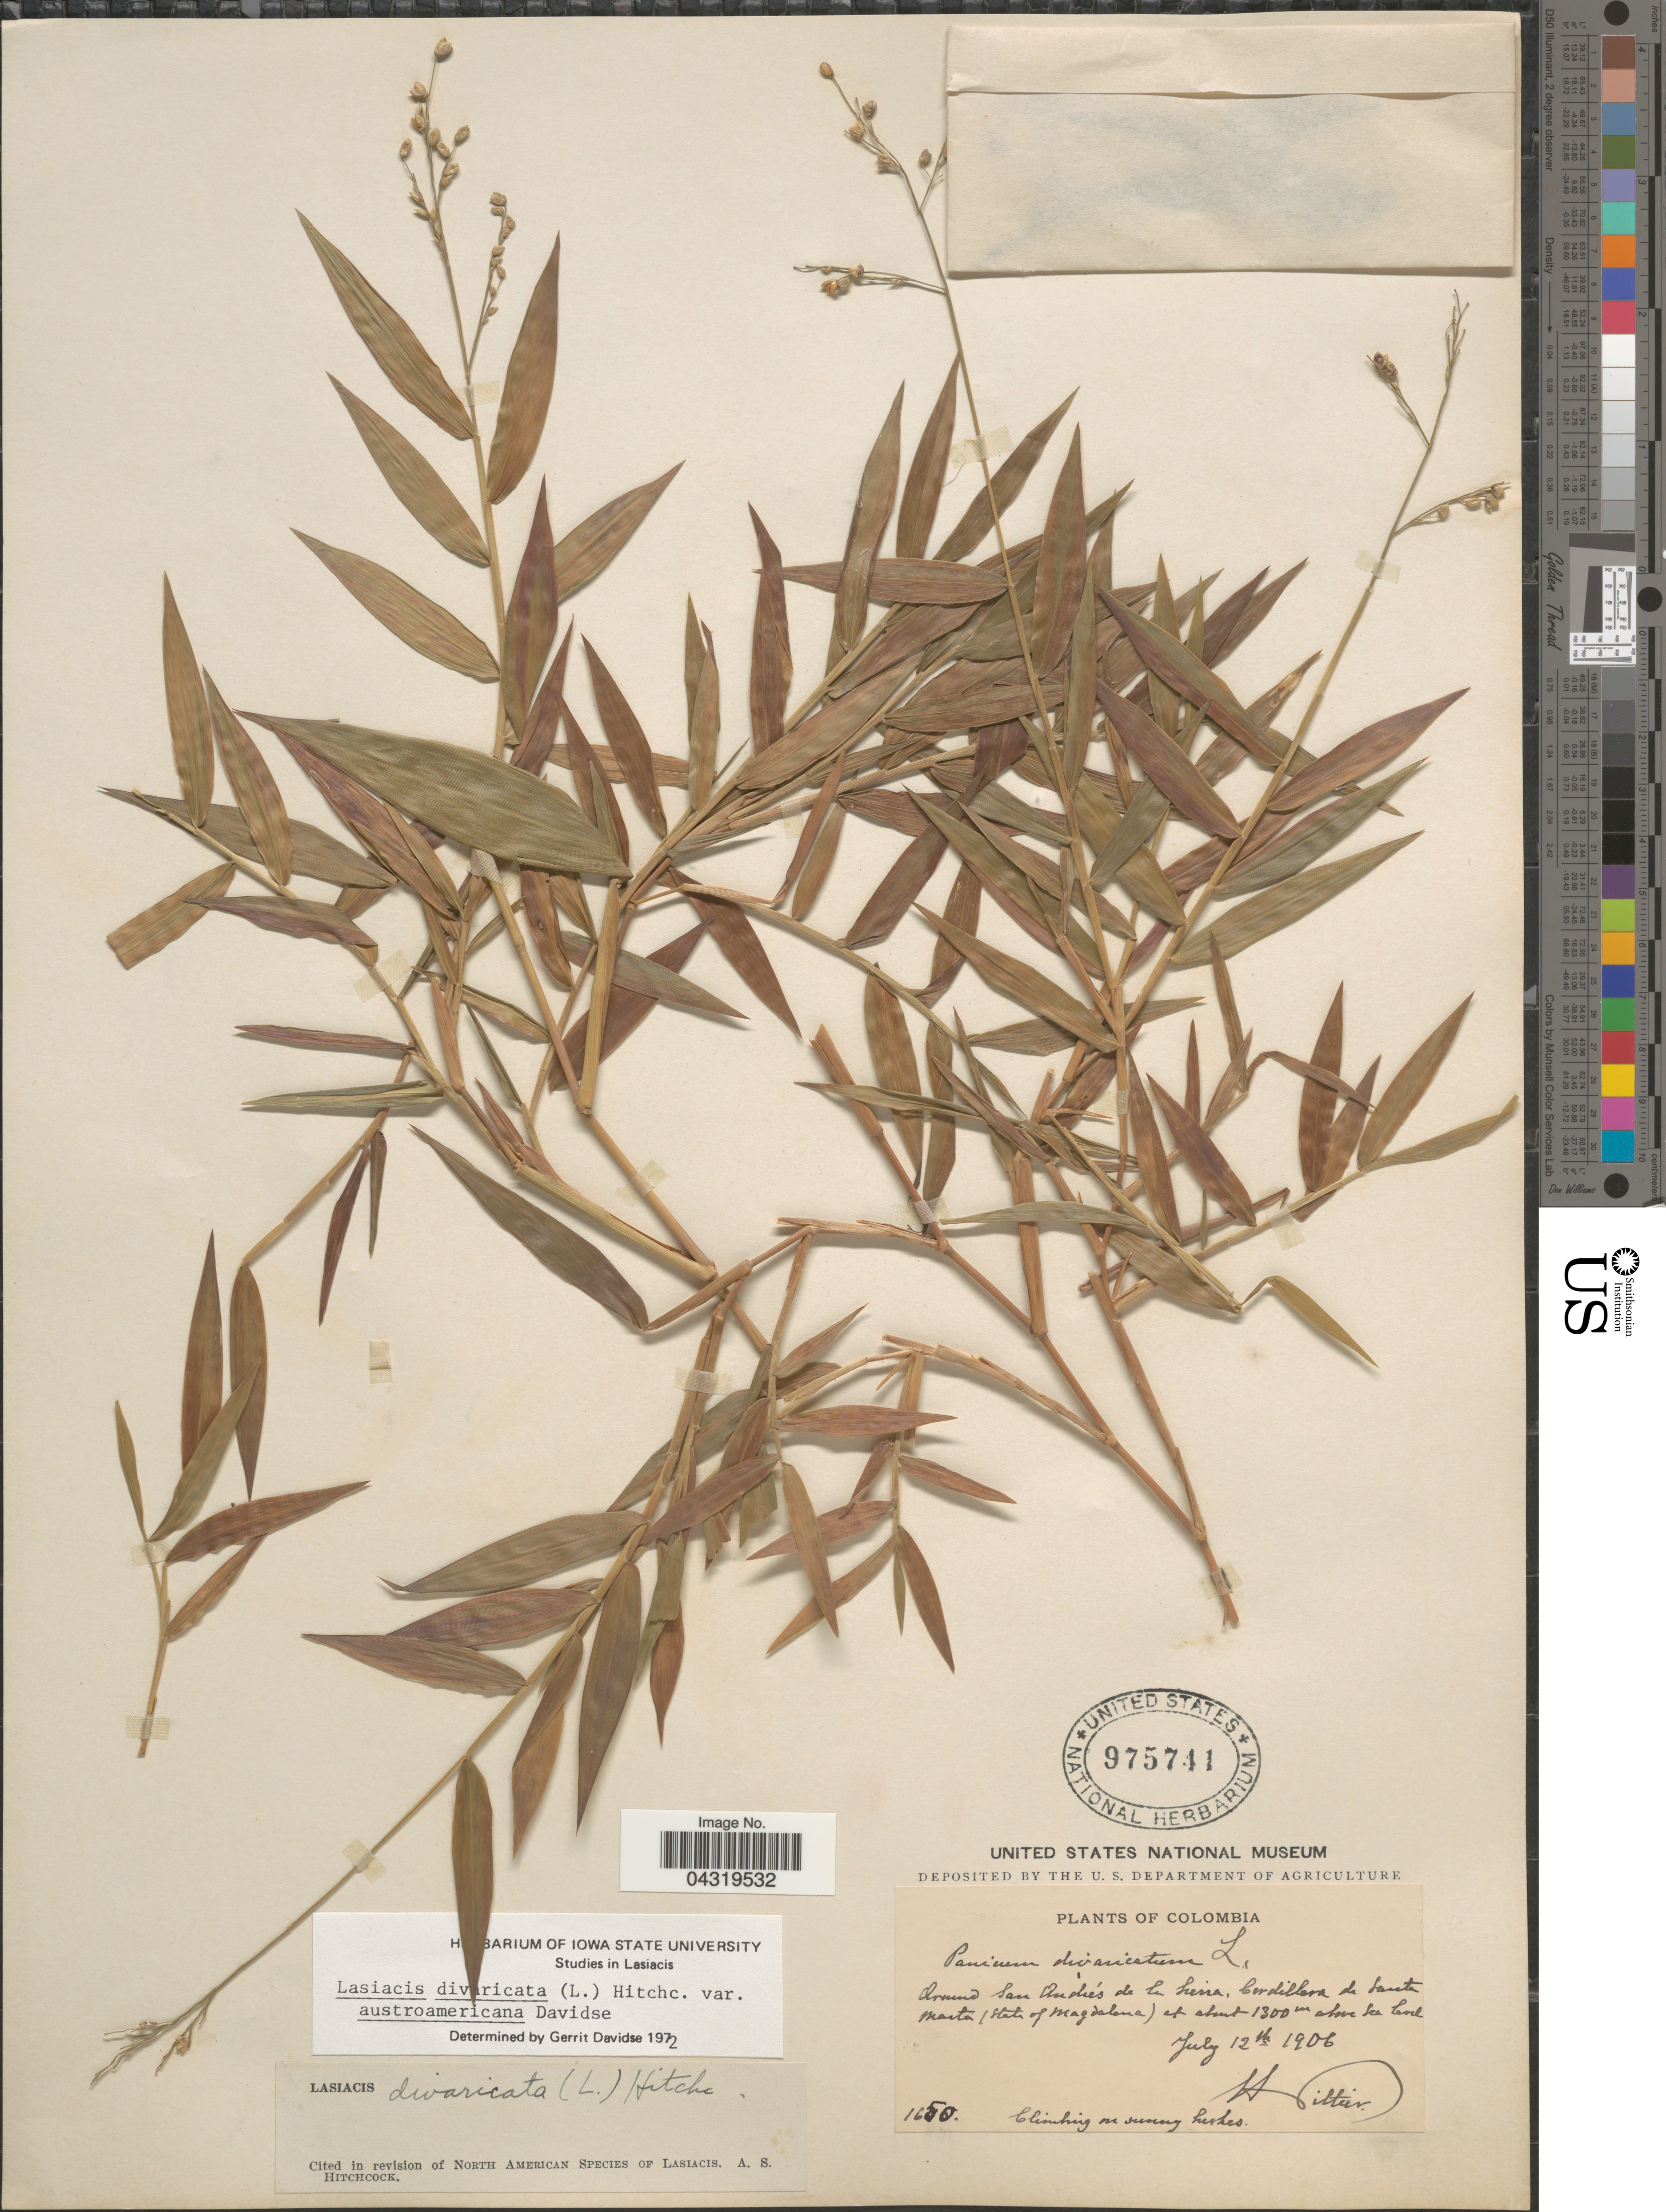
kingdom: Plantae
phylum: Tracheophyta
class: Liliopsida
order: Poales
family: Poaceae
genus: Lasiacis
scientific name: Lasiacis divaricata var. austroamericana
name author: Davidse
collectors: H. F. Pittier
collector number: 1650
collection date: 1906-07-12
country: Colombia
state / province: Magdalena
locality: Around San Andrés de la Sierra, Cordillera de Santa Marta.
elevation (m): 1300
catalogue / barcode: US 975741